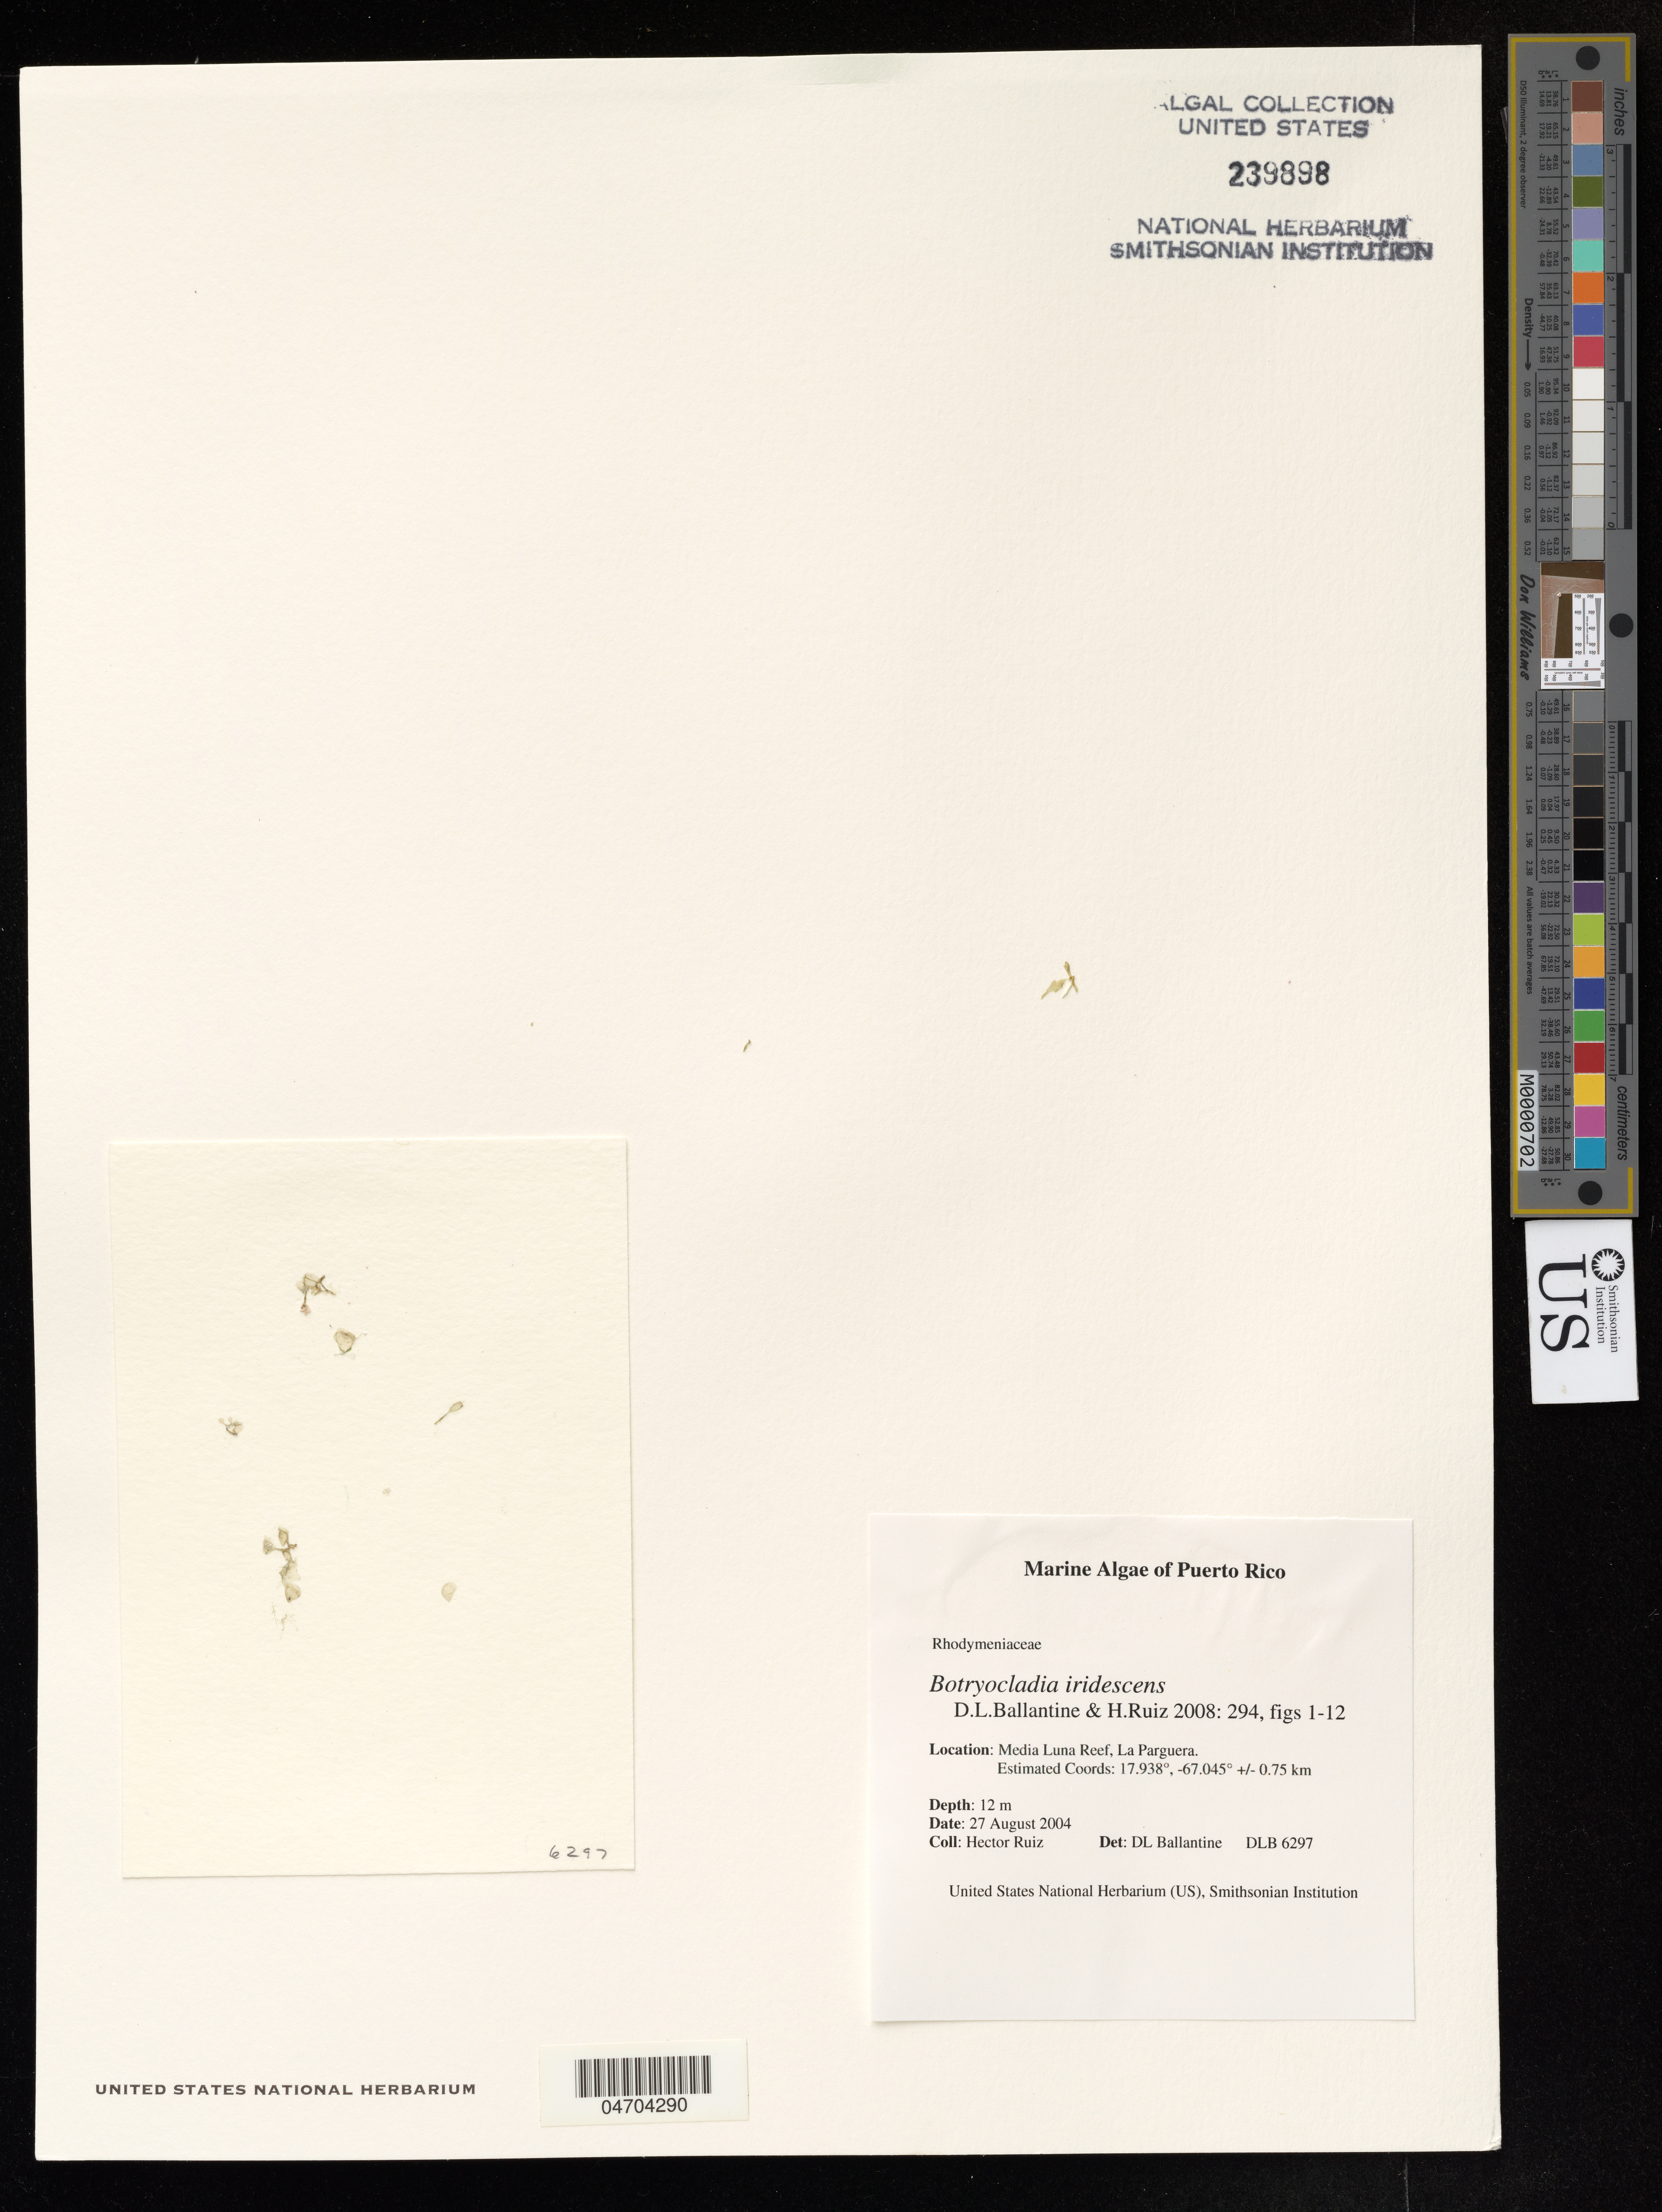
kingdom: Plantae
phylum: Rhodophyta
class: Florideophyceae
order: Rhodymeniales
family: Rhodymeniaceae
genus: Botryocladia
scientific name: Botryocladia iridescens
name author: D.L. Ballant. & H.Ruiz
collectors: H. Ruiz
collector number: DLB 6297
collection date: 2004-08-27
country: Puerto Rico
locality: Media Luna Reef, La Parguera.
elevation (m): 12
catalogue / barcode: US 239898